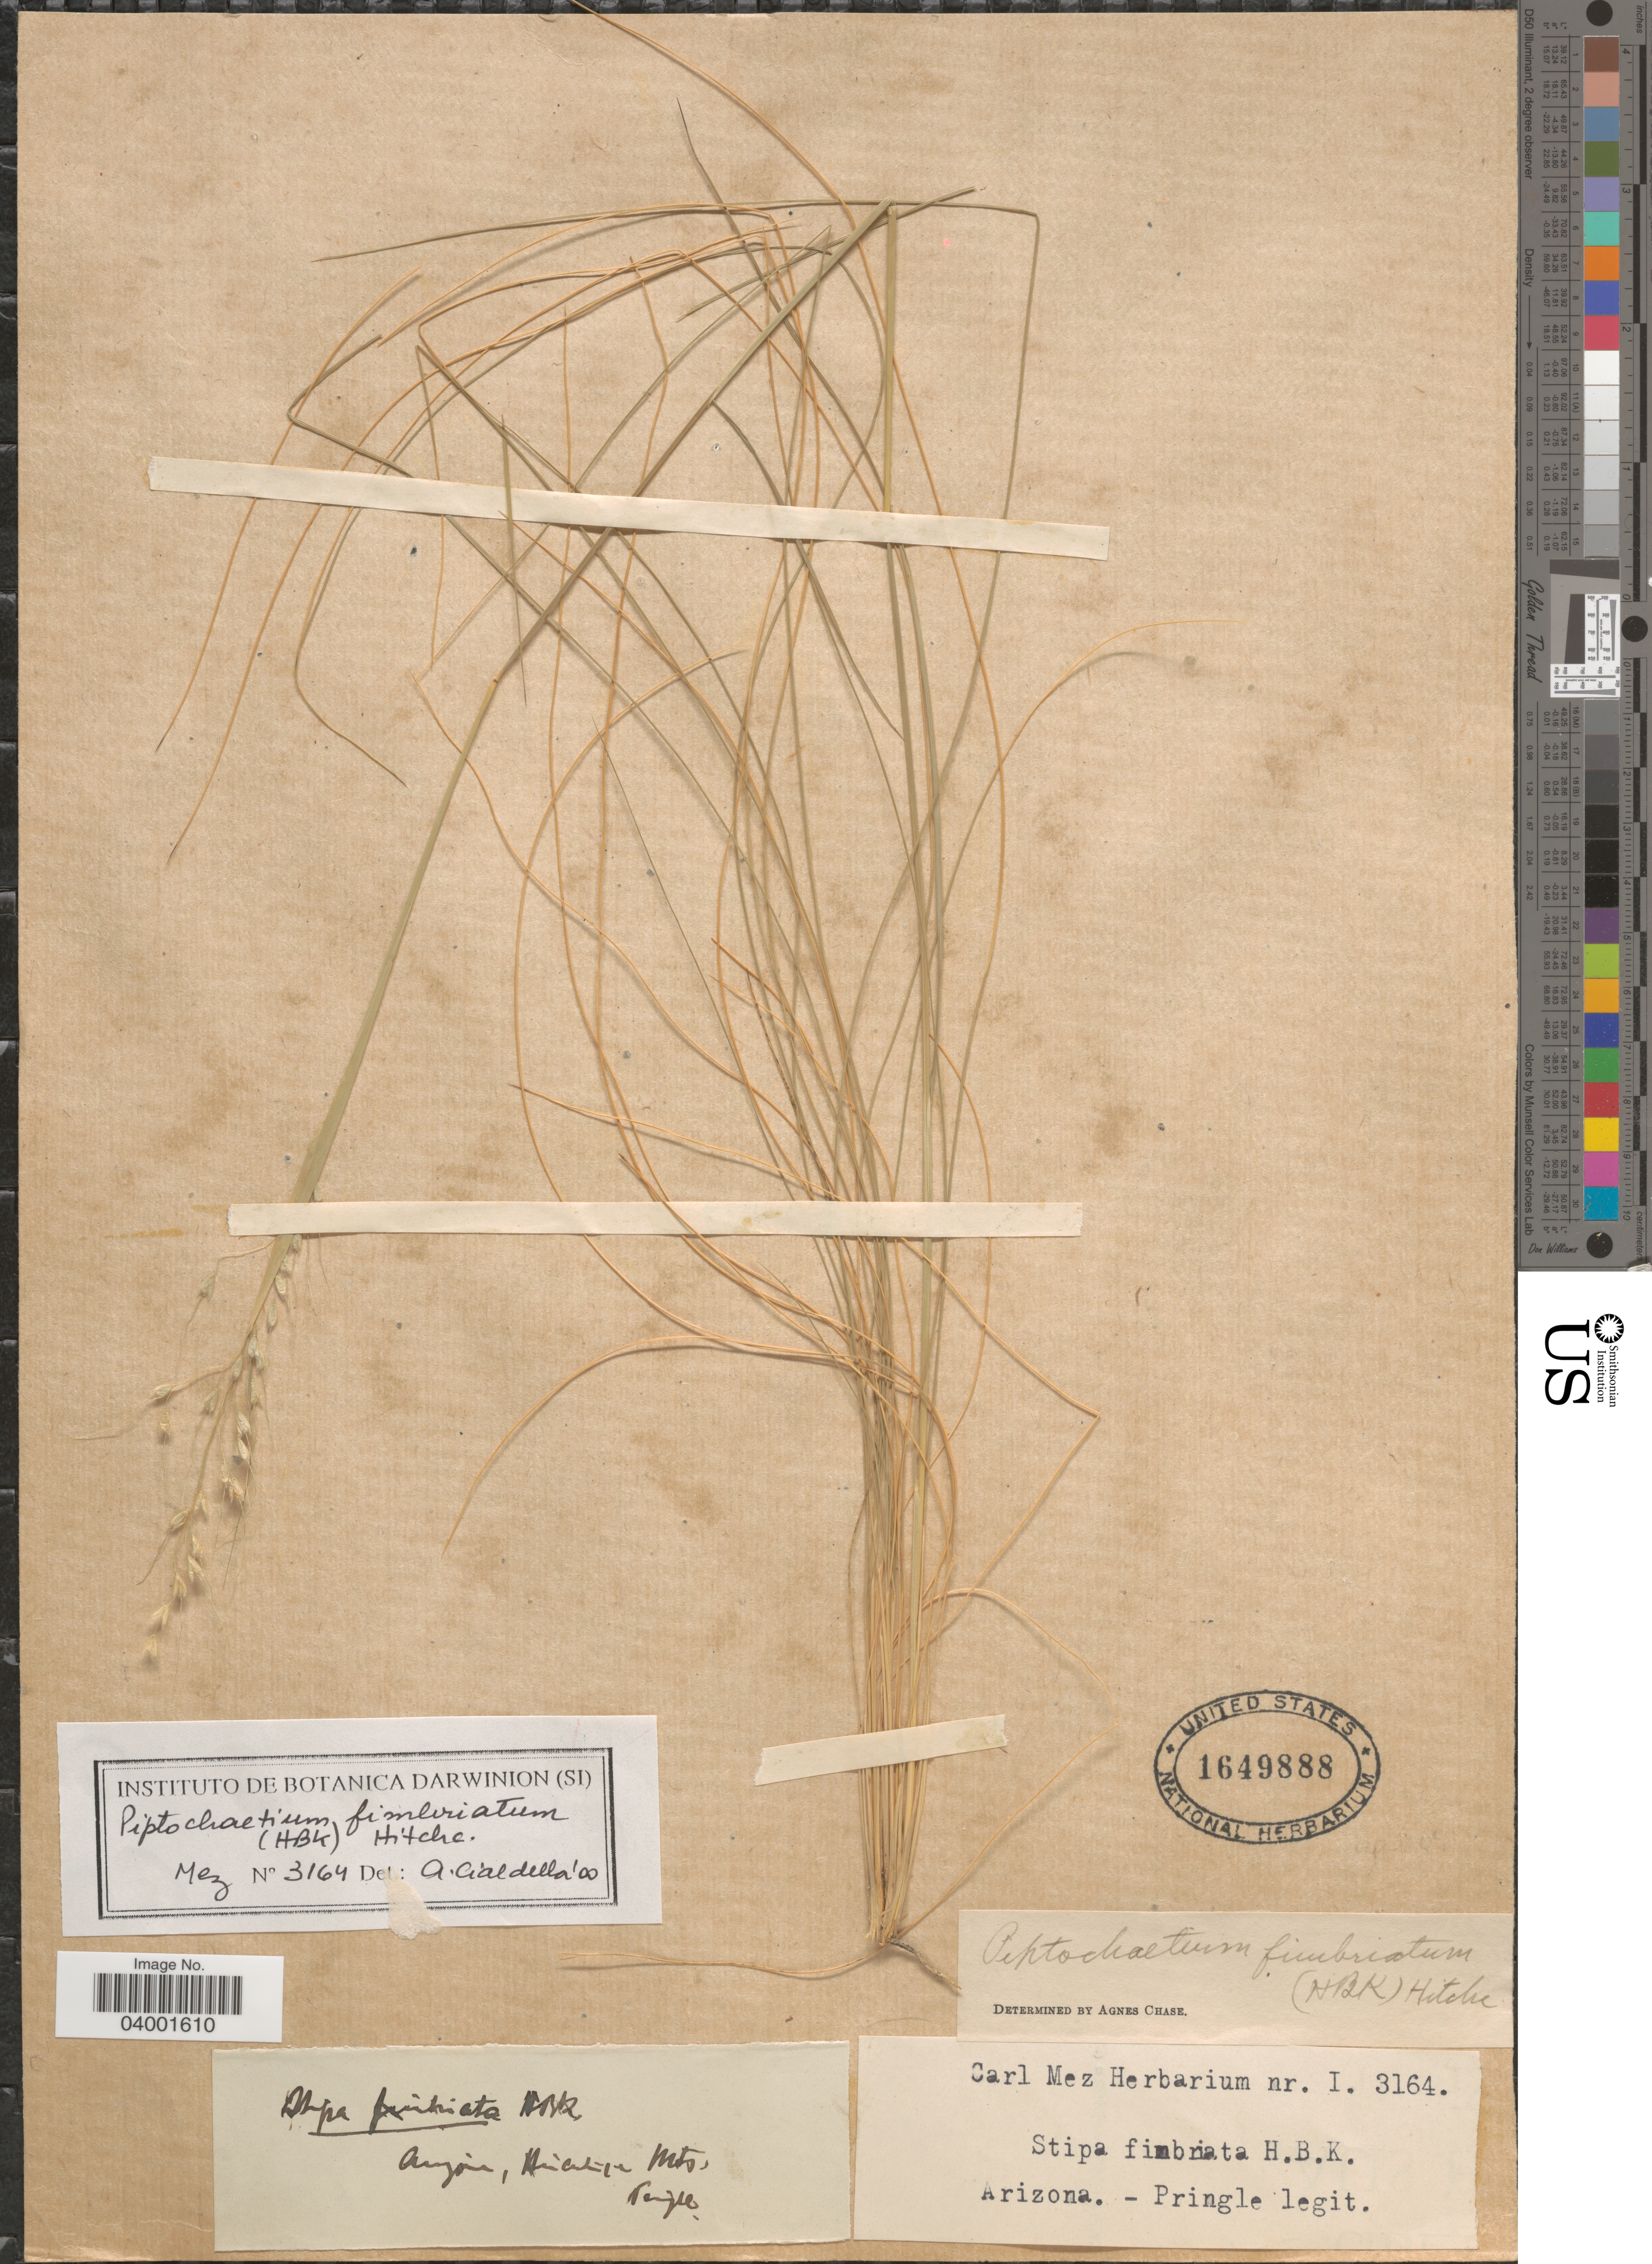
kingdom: Plantae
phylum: Tracheophyta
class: Liliopsida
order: Poales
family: Poaceae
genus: Piptochaetium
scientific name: Piptochaetium fimbriatum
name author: (Kunth) Hitchc.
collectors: -- Pringle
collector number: I.3164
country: United States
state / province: Arizona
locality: Huachuca Mts.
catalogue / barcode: US 1649888